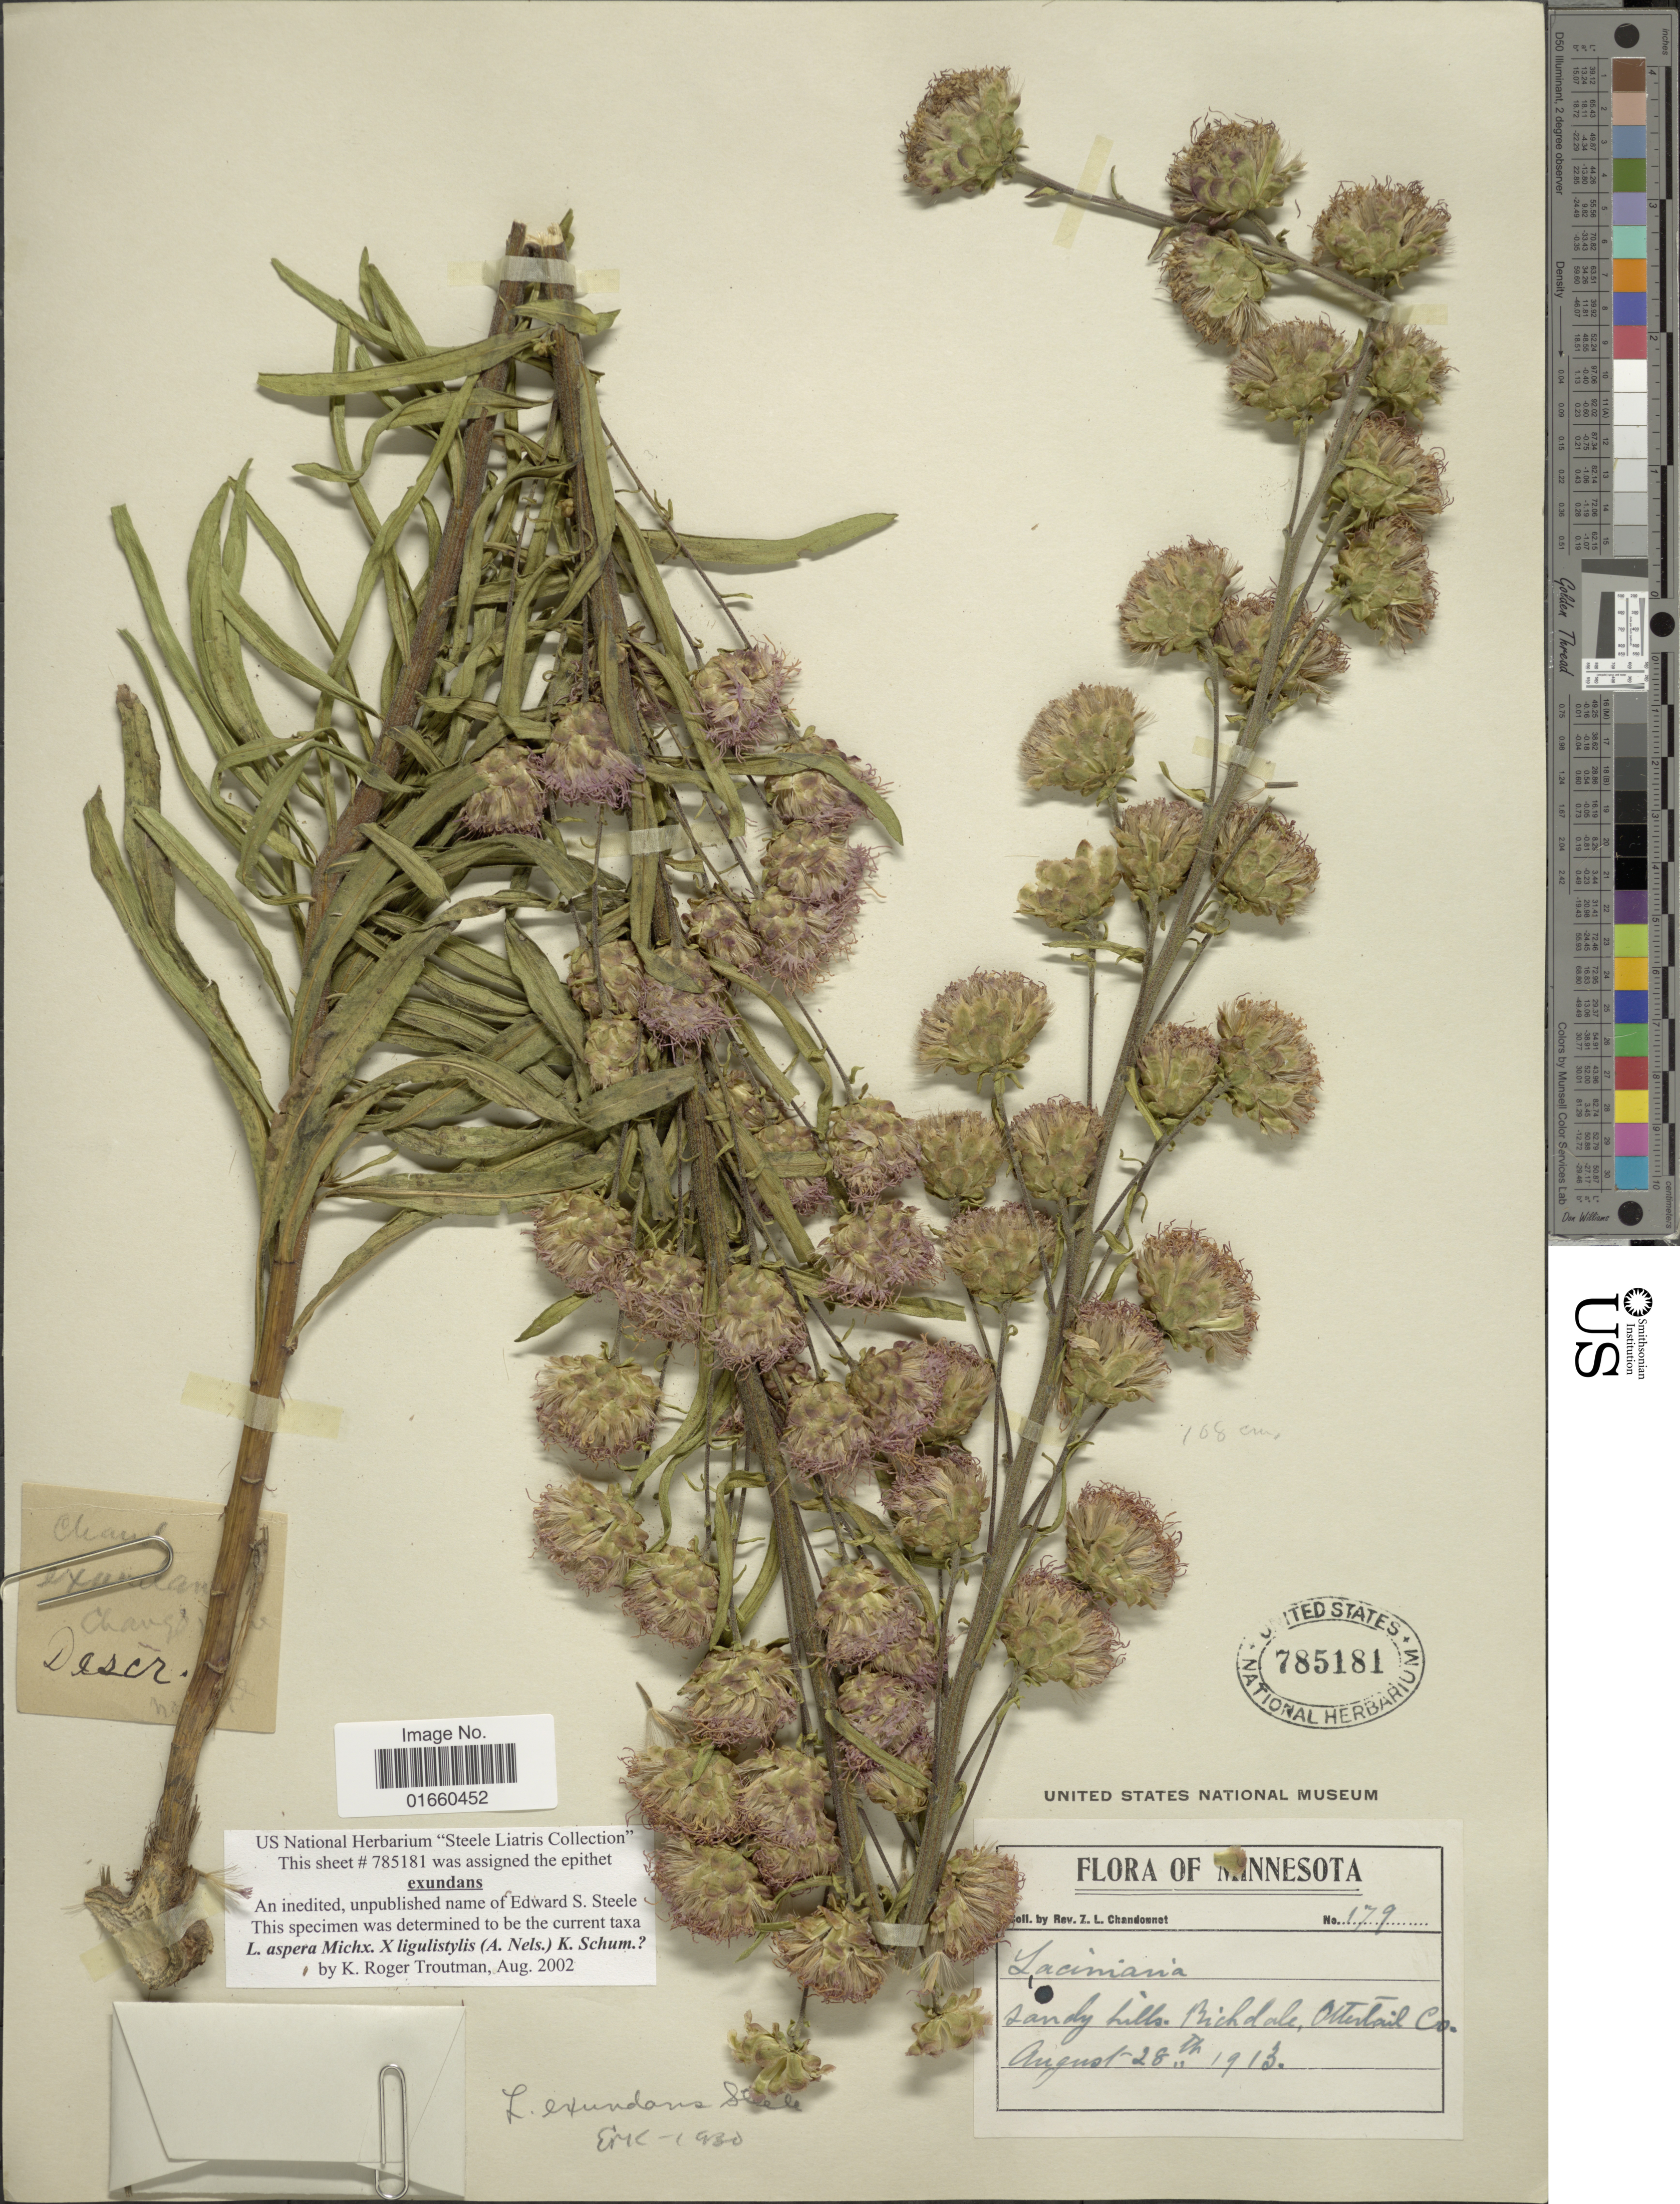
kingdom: Plantae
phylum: Tracheophyta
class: Magnoliopsida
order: Asterales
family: Asteraceae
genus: Liatris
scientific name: Liatris aspera x L. ligulistylus (A. Nelson) K. Schum.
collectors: Z. Chandonnet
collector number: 179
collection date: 1913-08-28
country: United States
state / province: Minnesota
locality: Richdale, Otter tail Co.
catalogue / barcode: US 785181